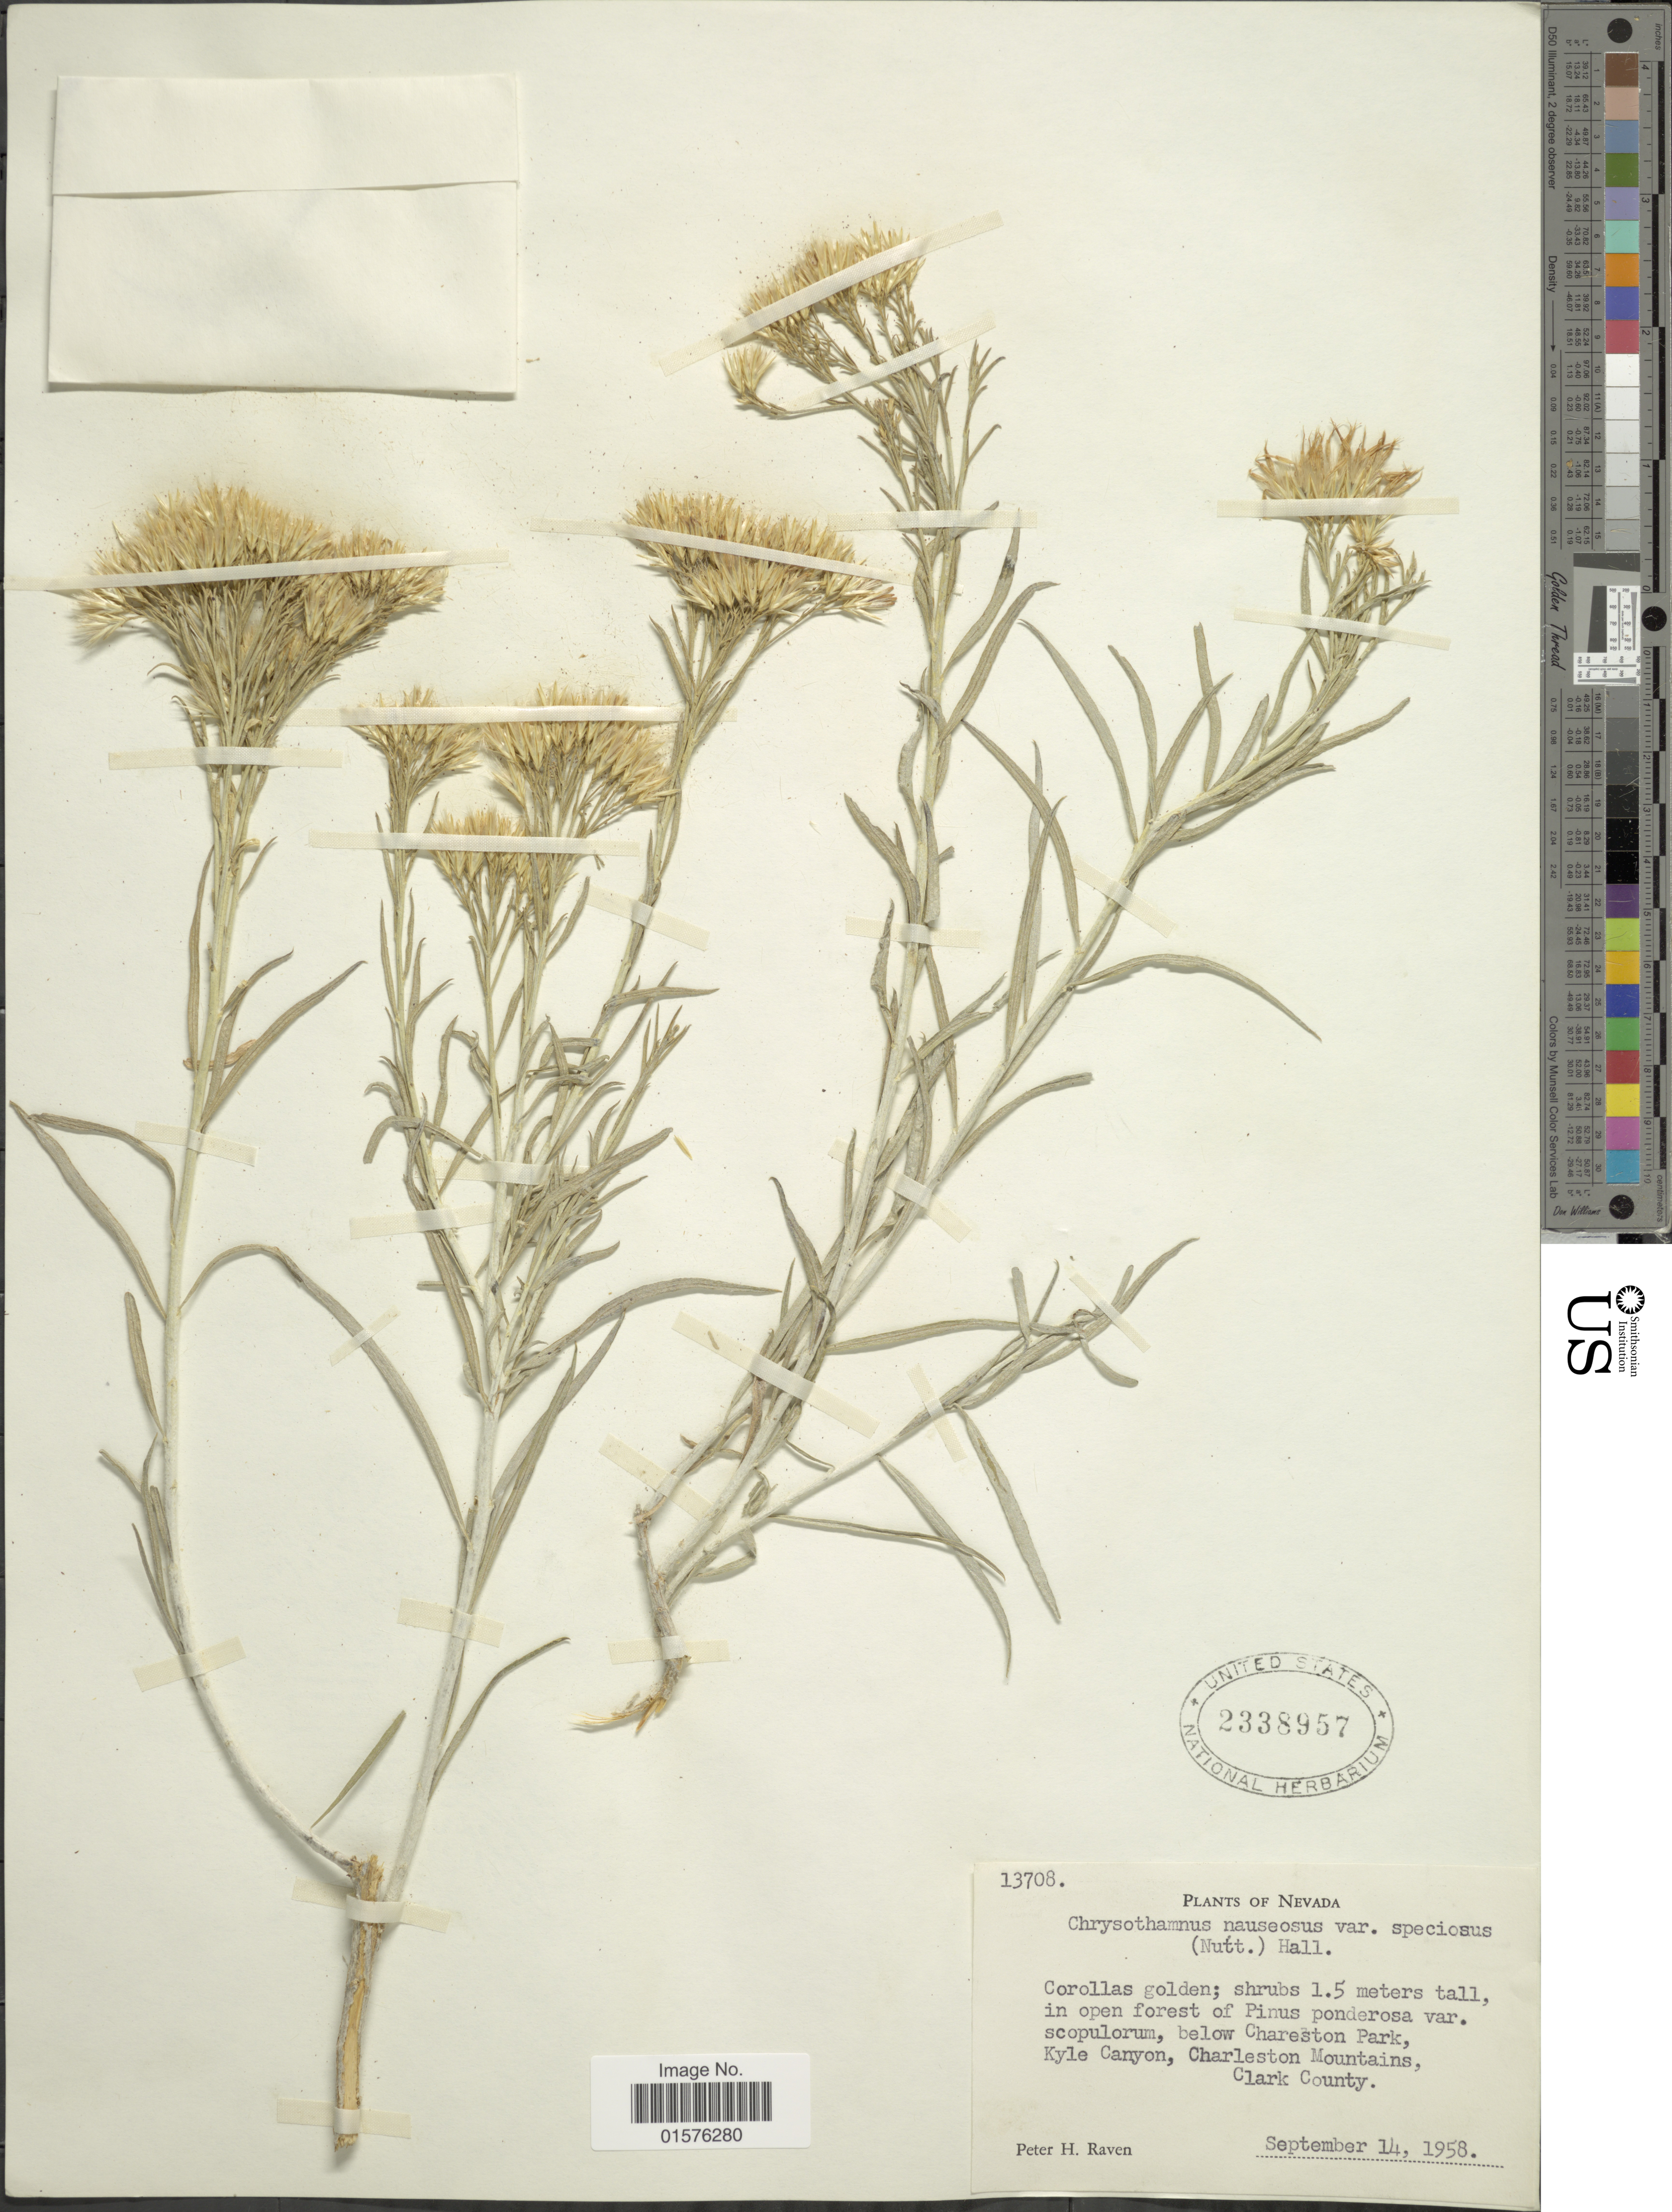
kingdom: Plantae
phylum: Tracheophyta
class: Magnoliopsida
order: Asterales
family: Asteraceae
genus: Ericameria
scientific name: Ericameria nauseosa var. speciosa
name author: (Nutt.) G.L. Nesom & G.I. Baird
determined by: Urbatsch, Lowell E., Curator (LSU), Louisiana State University (UNITED STATES)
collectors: P. Raven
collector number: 13708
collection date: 1958-09-14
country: United States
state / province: Nevada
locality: Below Chareston park, Kyle Canyon, Charleston Moutains, Clark County.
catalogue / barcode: US 2338957